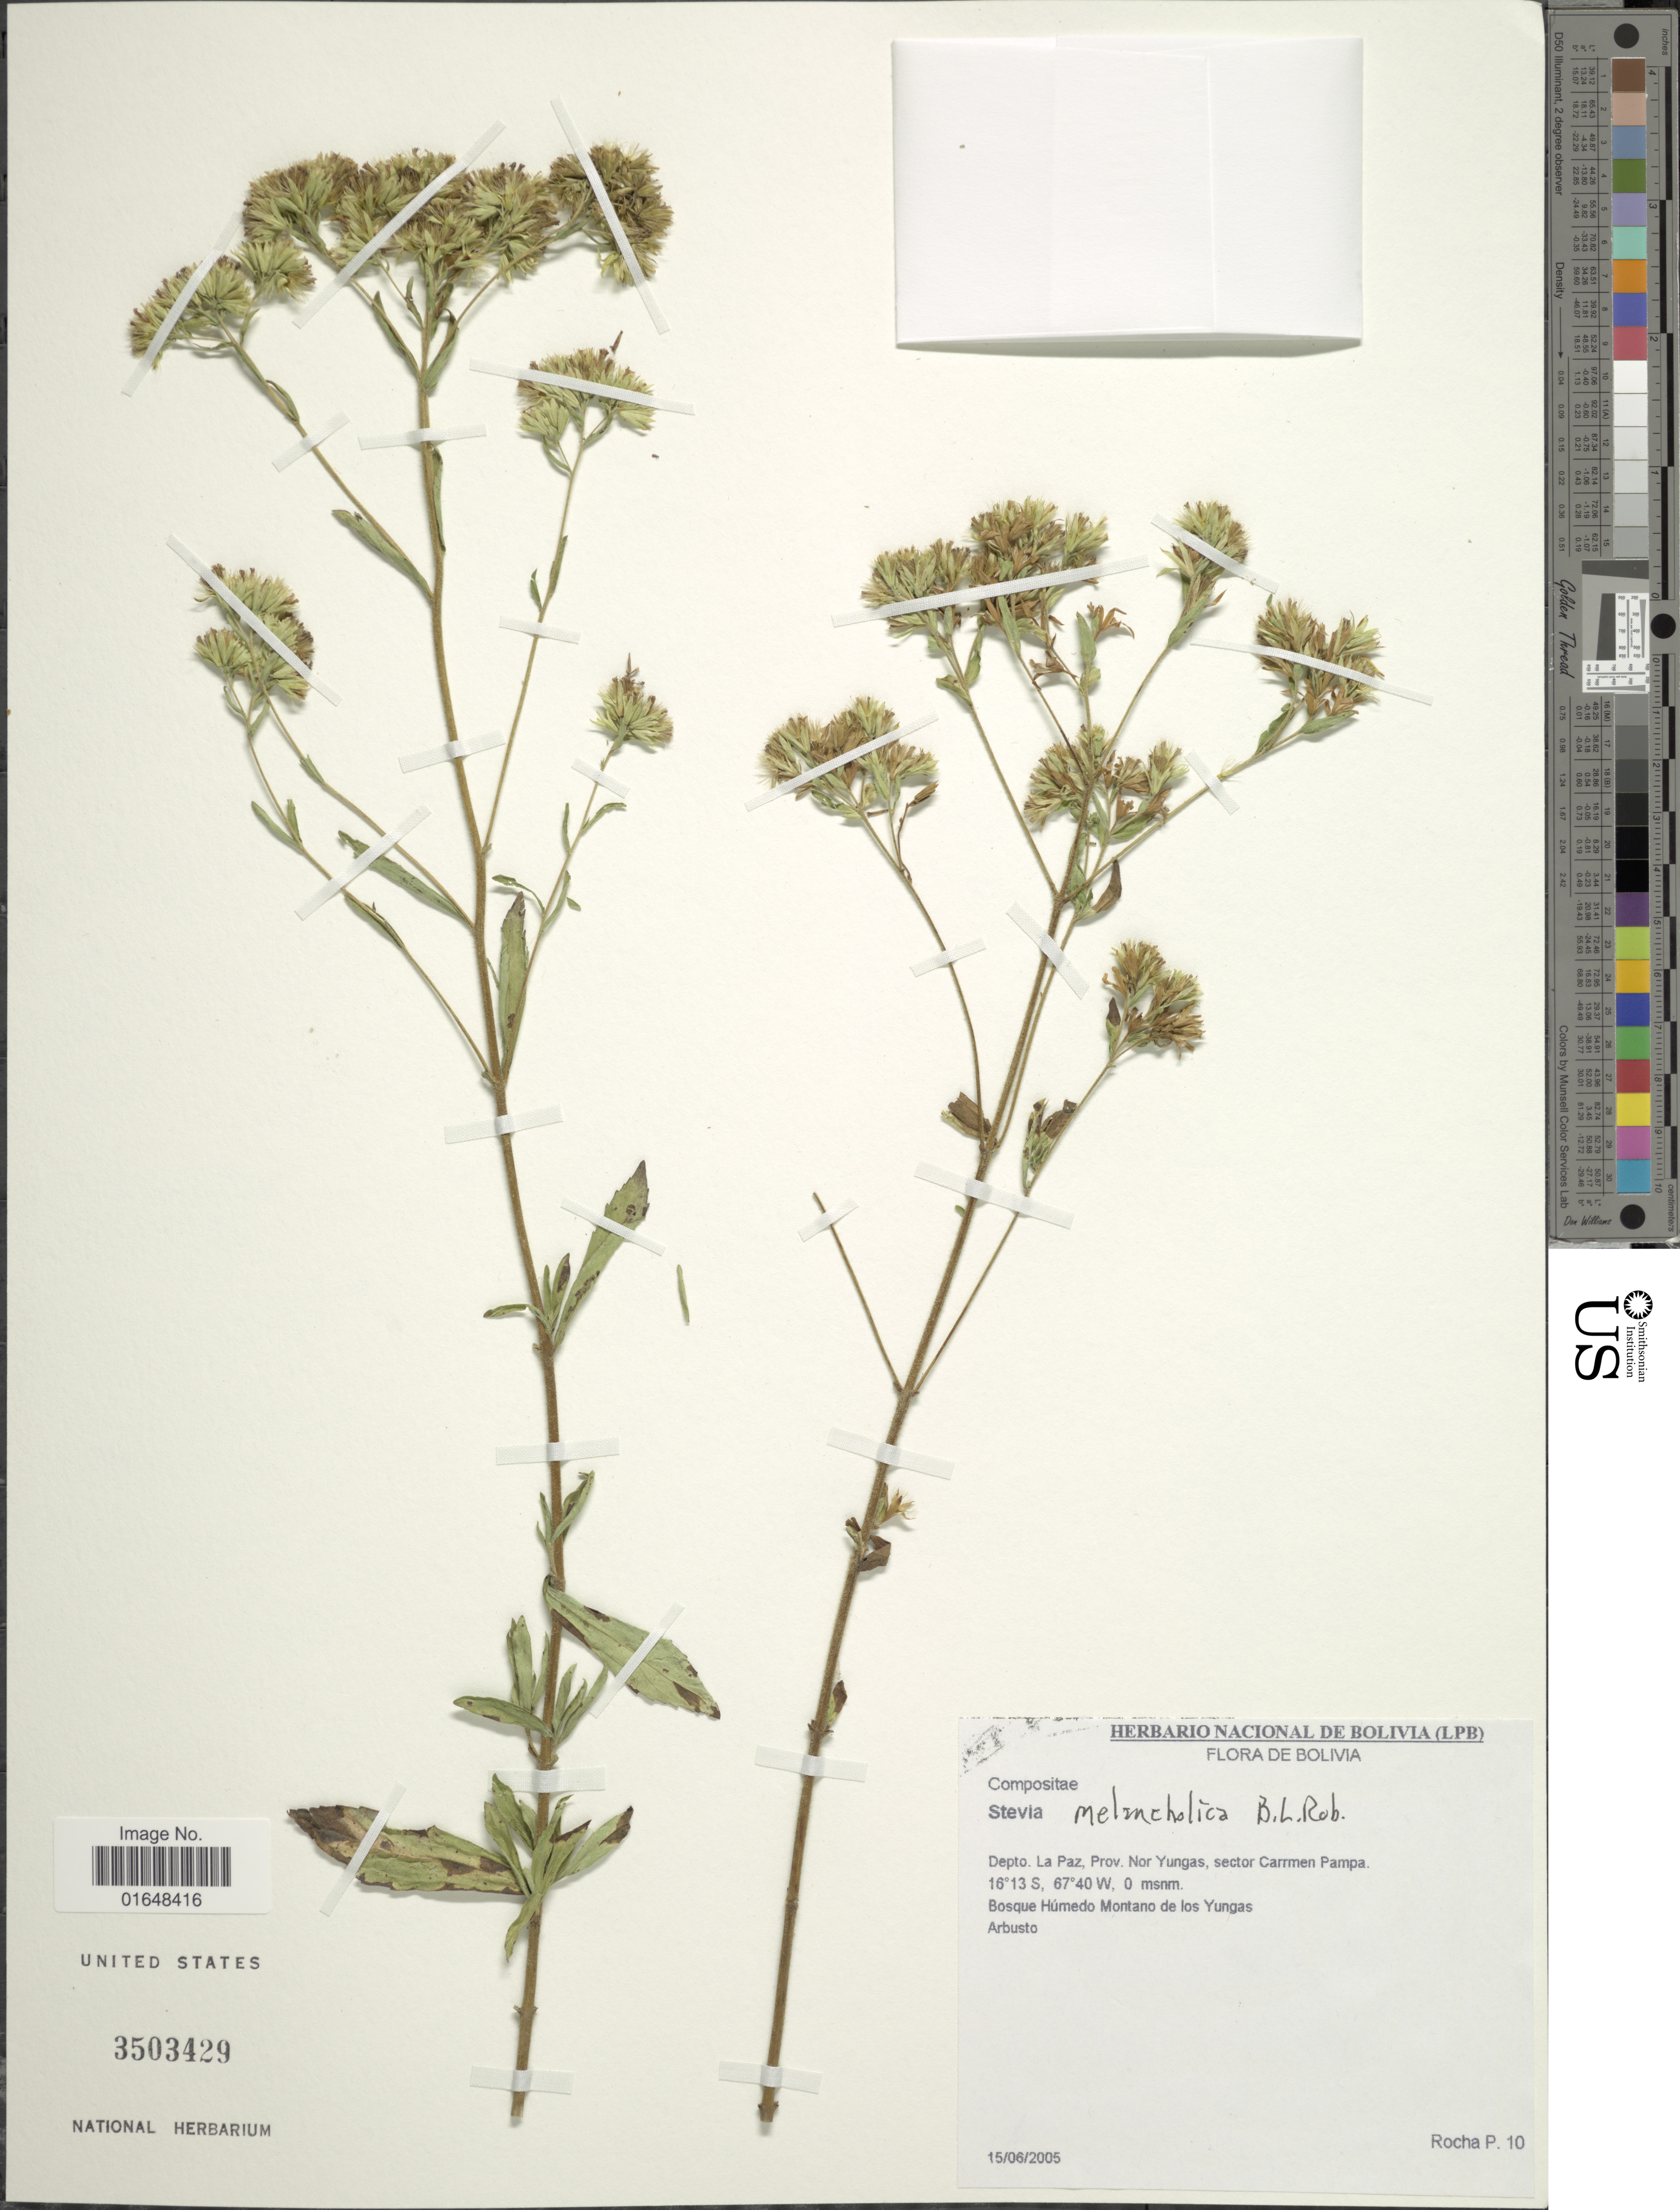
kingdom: Plantae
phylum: Tracheophyta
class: Magnoliopsida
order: Asterales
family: Asteraceae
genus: Stevia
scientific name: Stevia melancholica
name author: B.L. Rob.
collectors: P. Rocha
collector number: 10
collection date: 2005-06-15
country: Bolivia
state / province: La Paz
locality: Depto. La Paz, Prov. Nor. Yungas, sector Carmen Pampa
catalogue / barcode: US 3503429